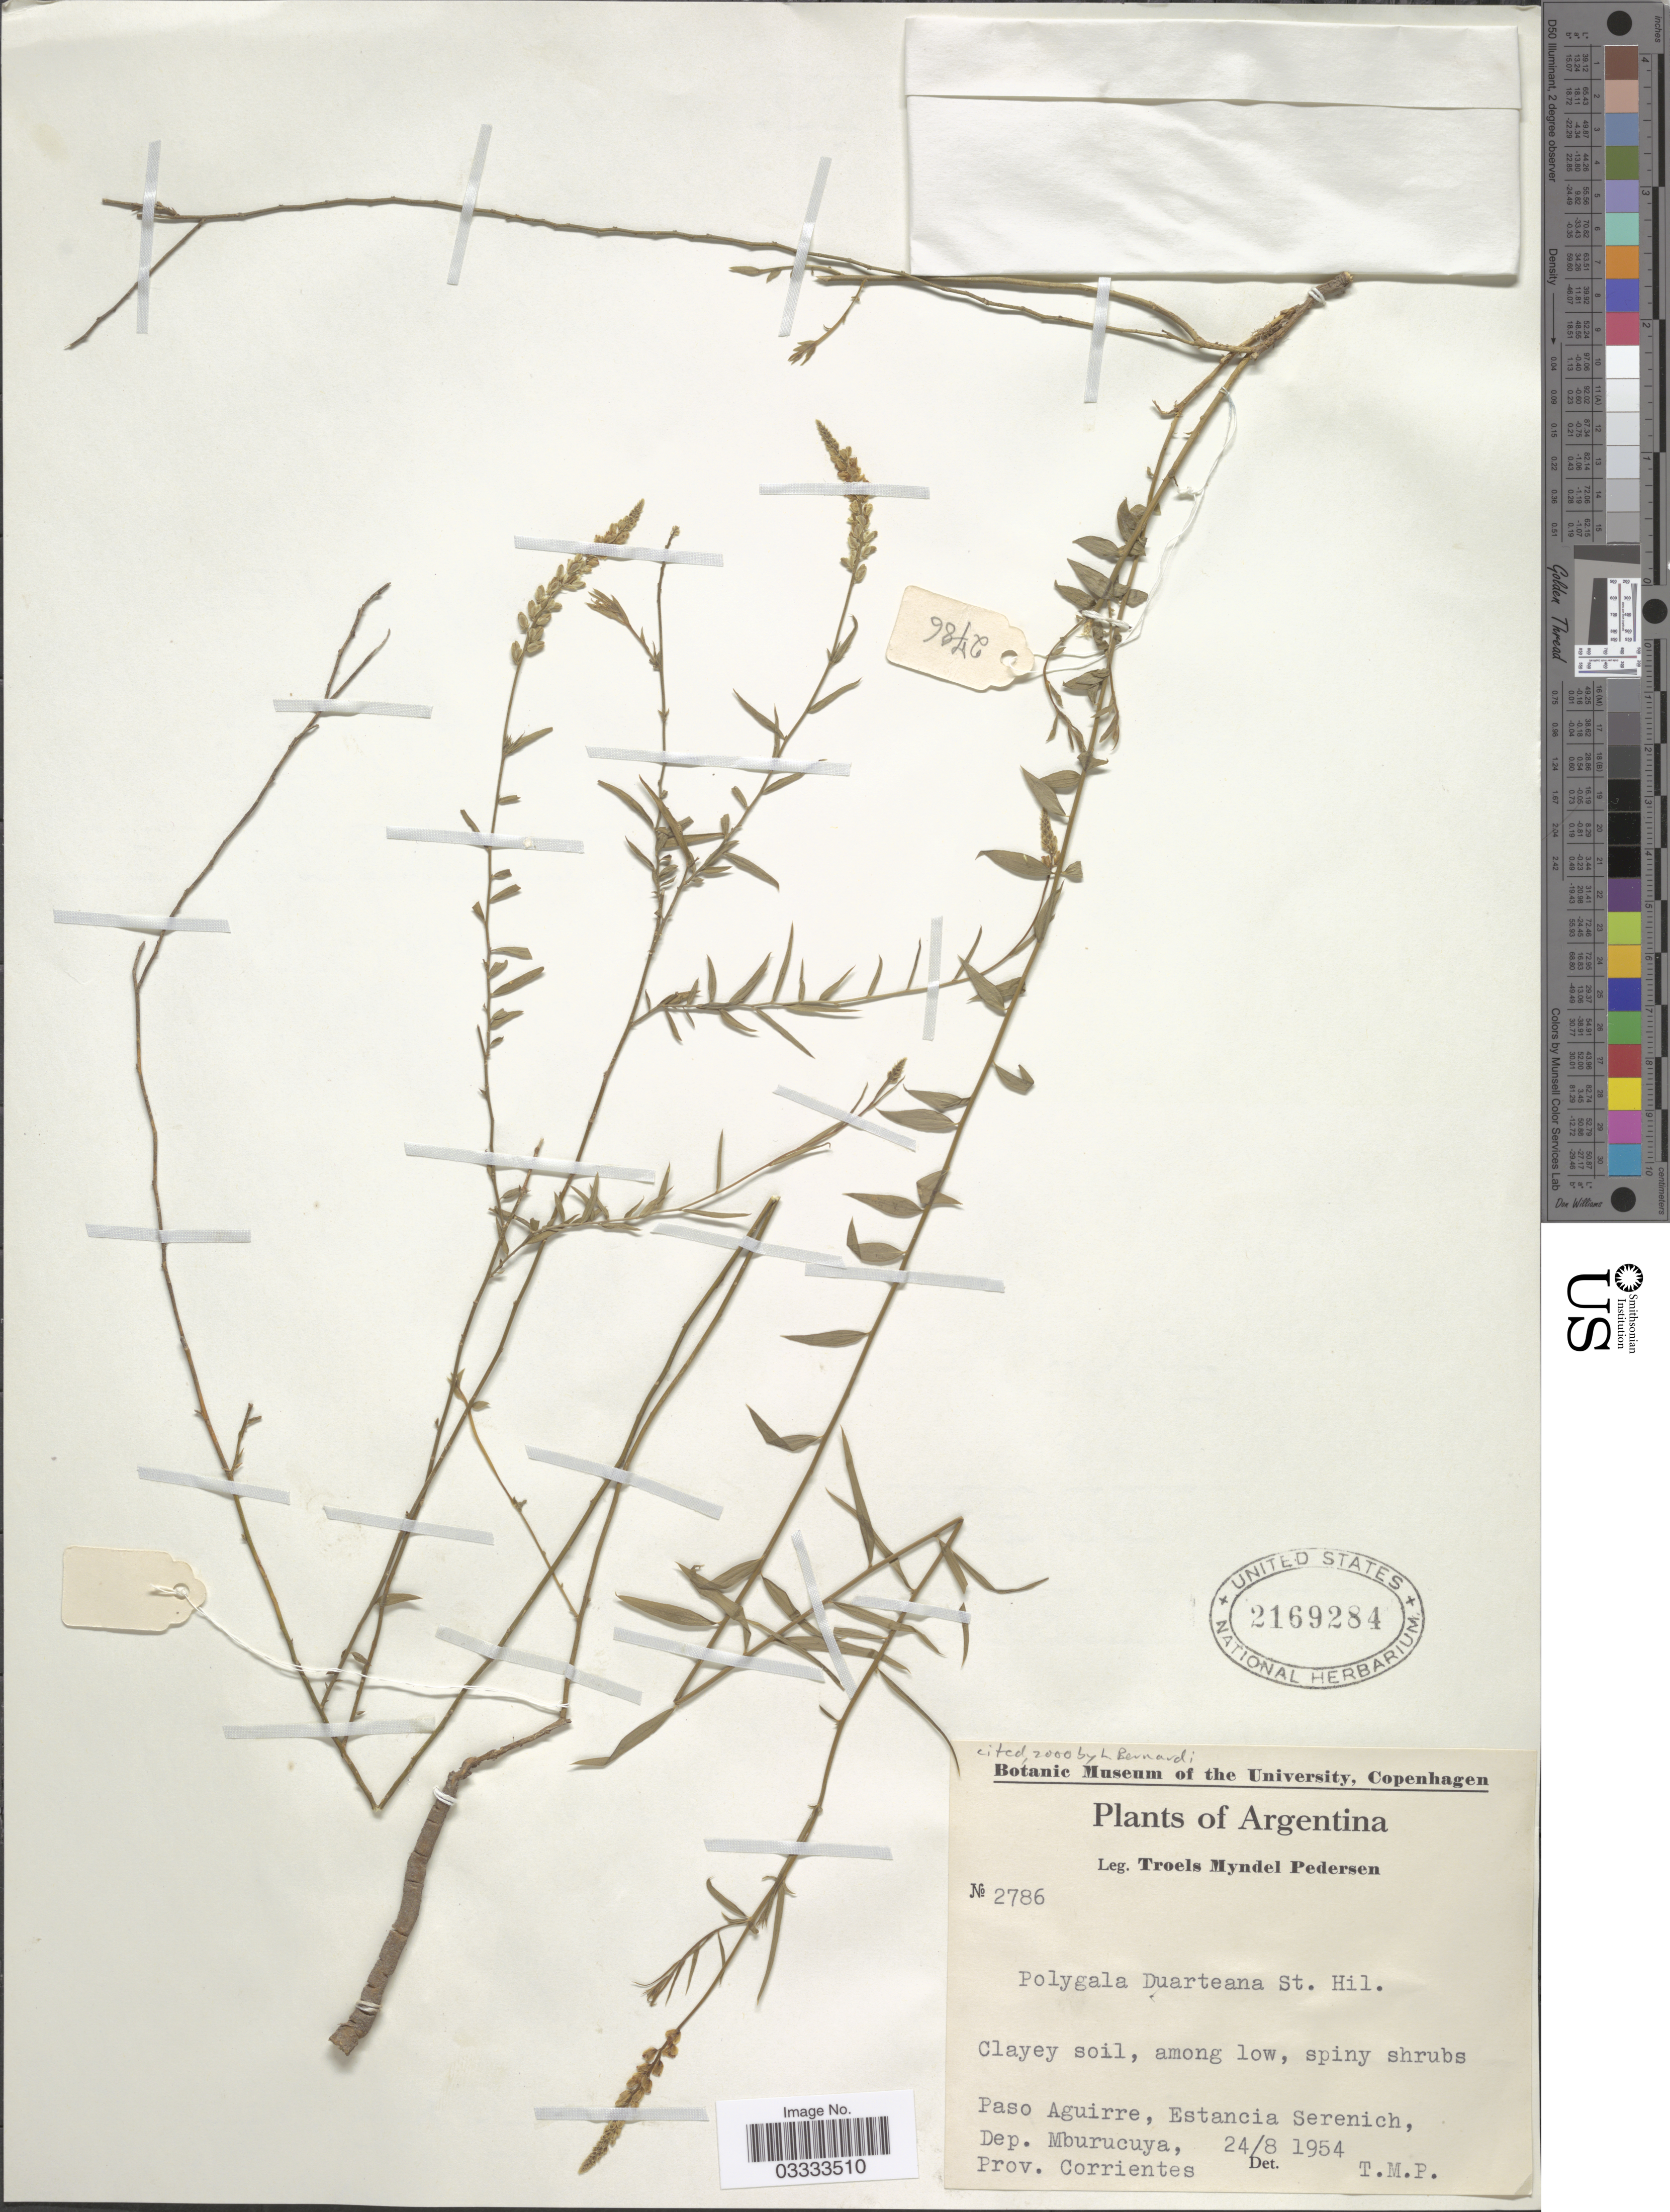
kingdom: Plantae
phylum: Tracheophyta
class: Magnoliopsida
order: Fabales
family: Polygalaceae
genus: Polygala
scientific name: Polygala duarteana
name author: A. St.-Hil. & Moq.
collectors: T. Pederson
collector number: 2786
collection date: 1954-08-24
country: Argentina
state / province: Corrientes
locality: Paso Aguirre, Estancia Serenich, Dep. Mburucuya.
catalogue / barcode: US 2169284